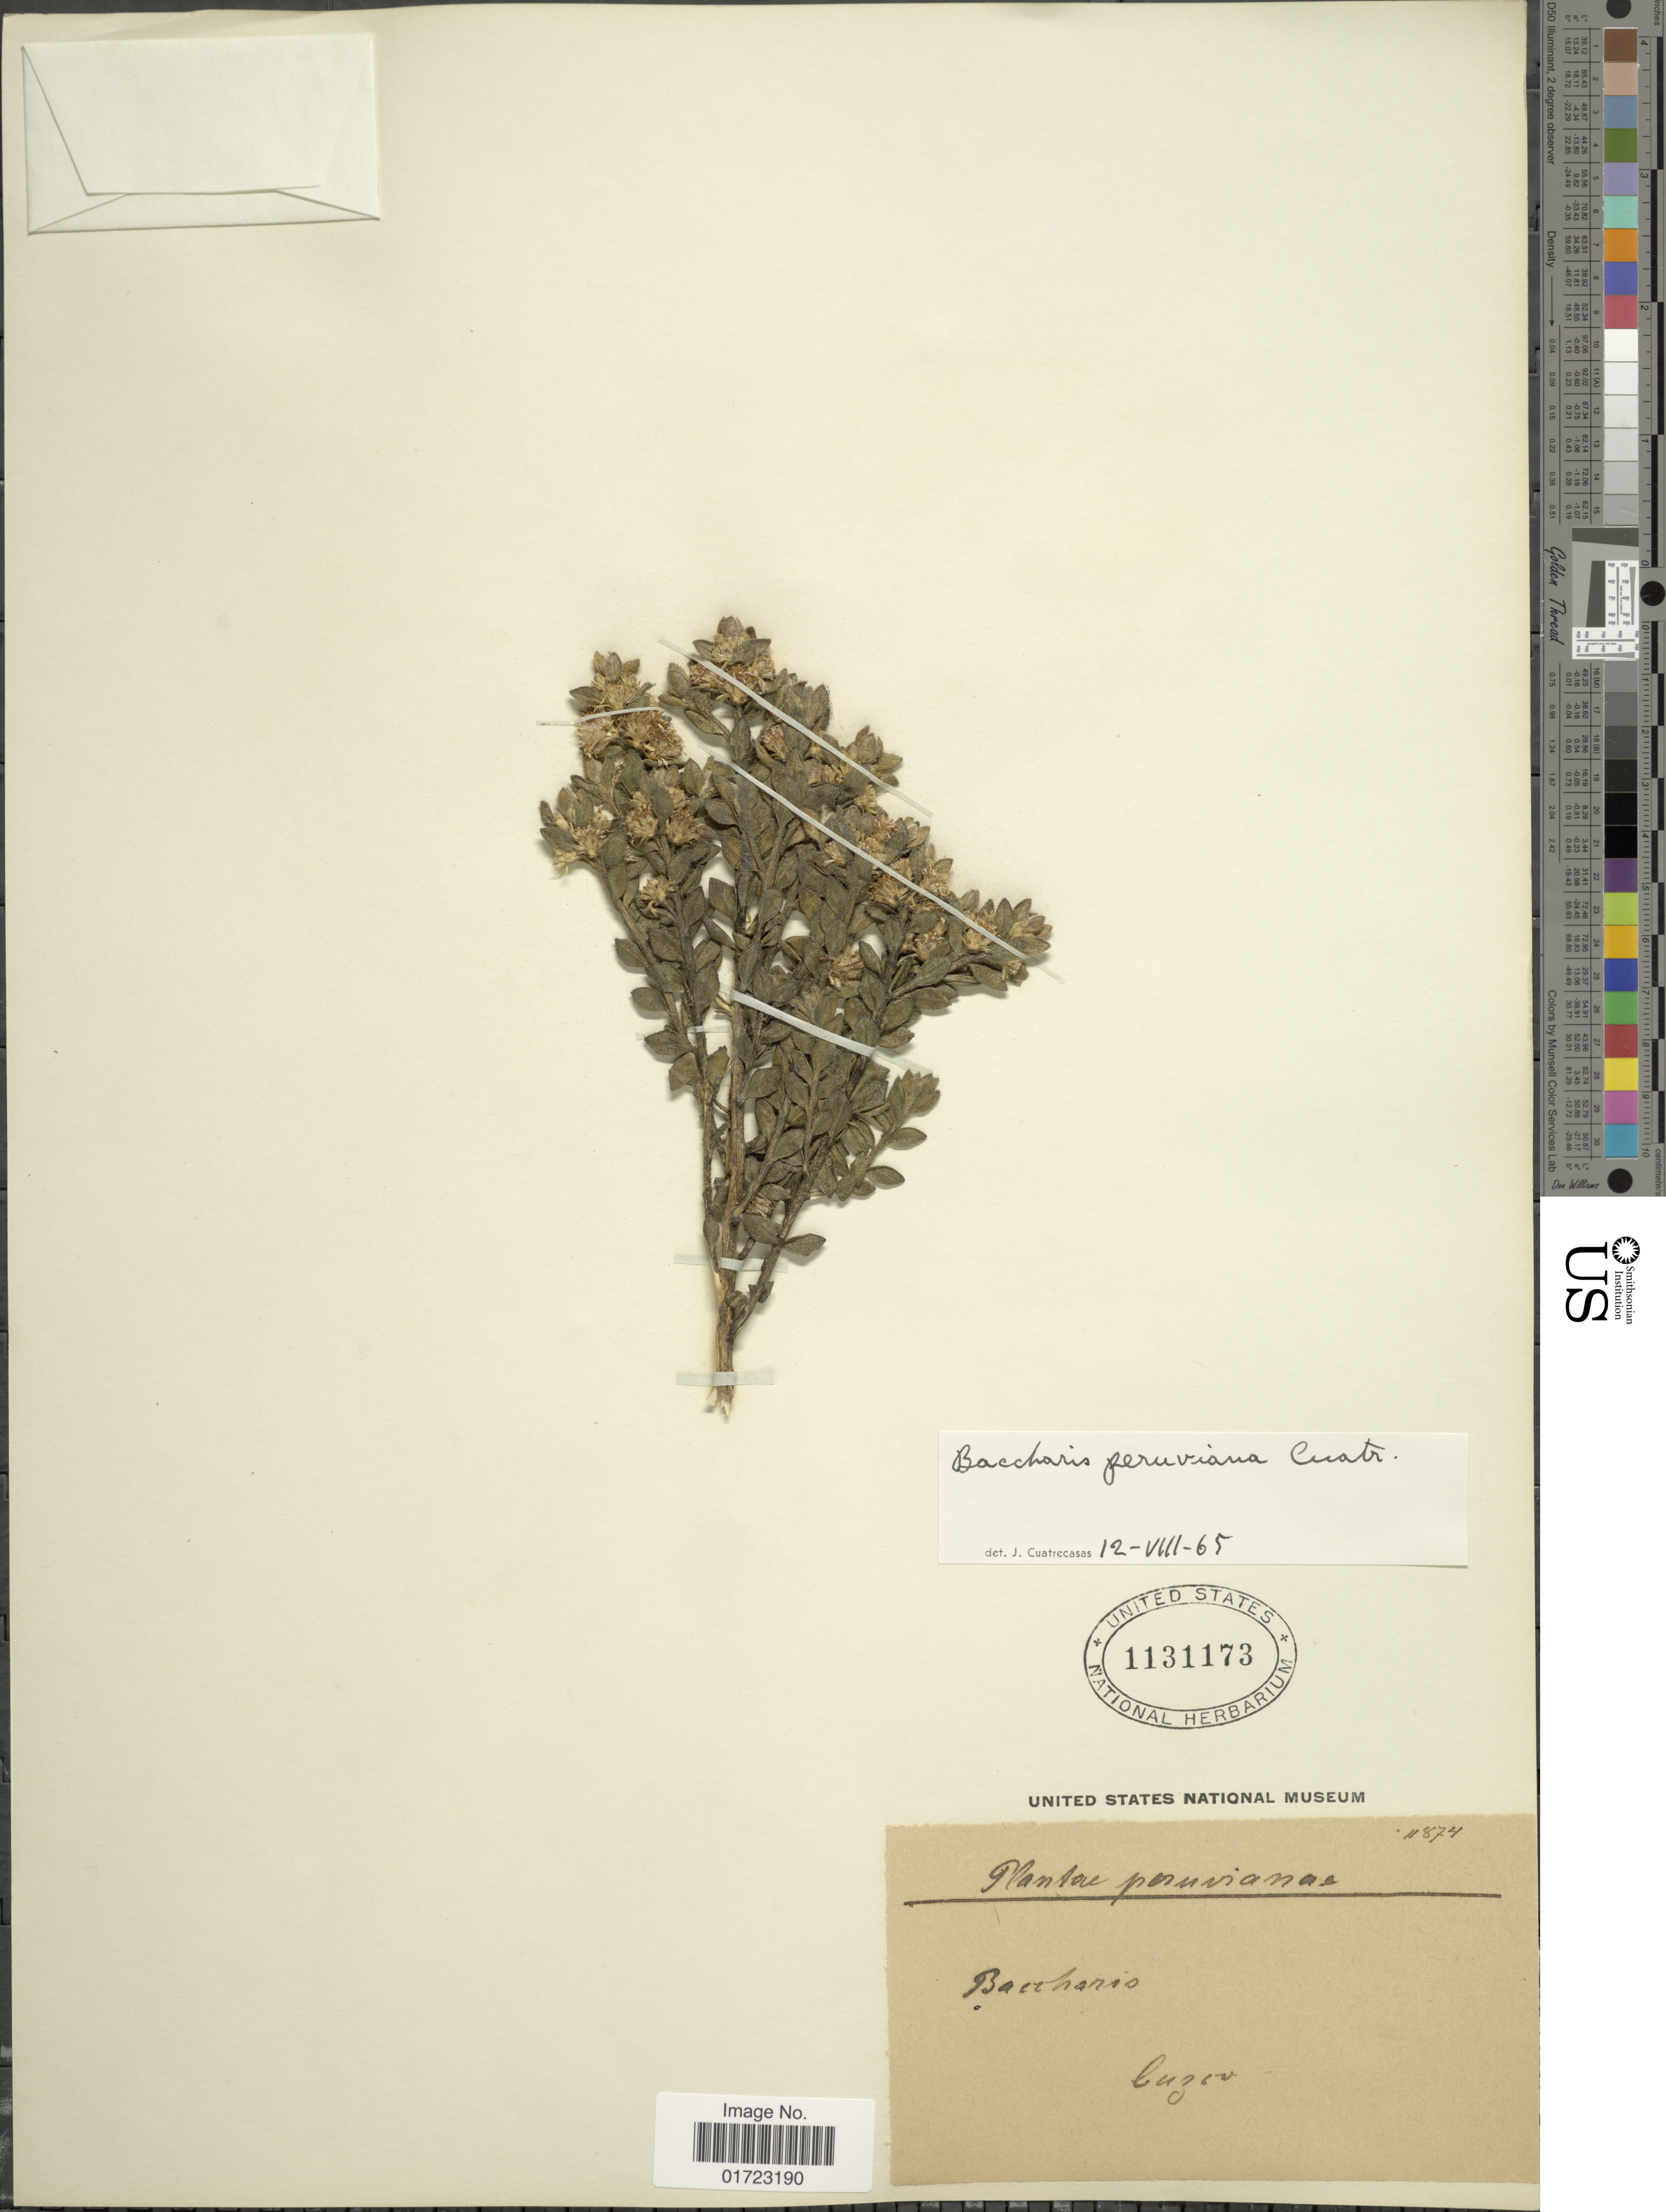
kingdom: Plantae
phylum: Tracheophyta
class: Magnoliopsida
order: Asterales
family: Asteraceae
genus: Baccharis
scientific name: Baccharis peruviana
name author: Cuatrec.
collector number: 11874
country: Peru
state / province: Cusco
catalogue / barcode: US 1131173